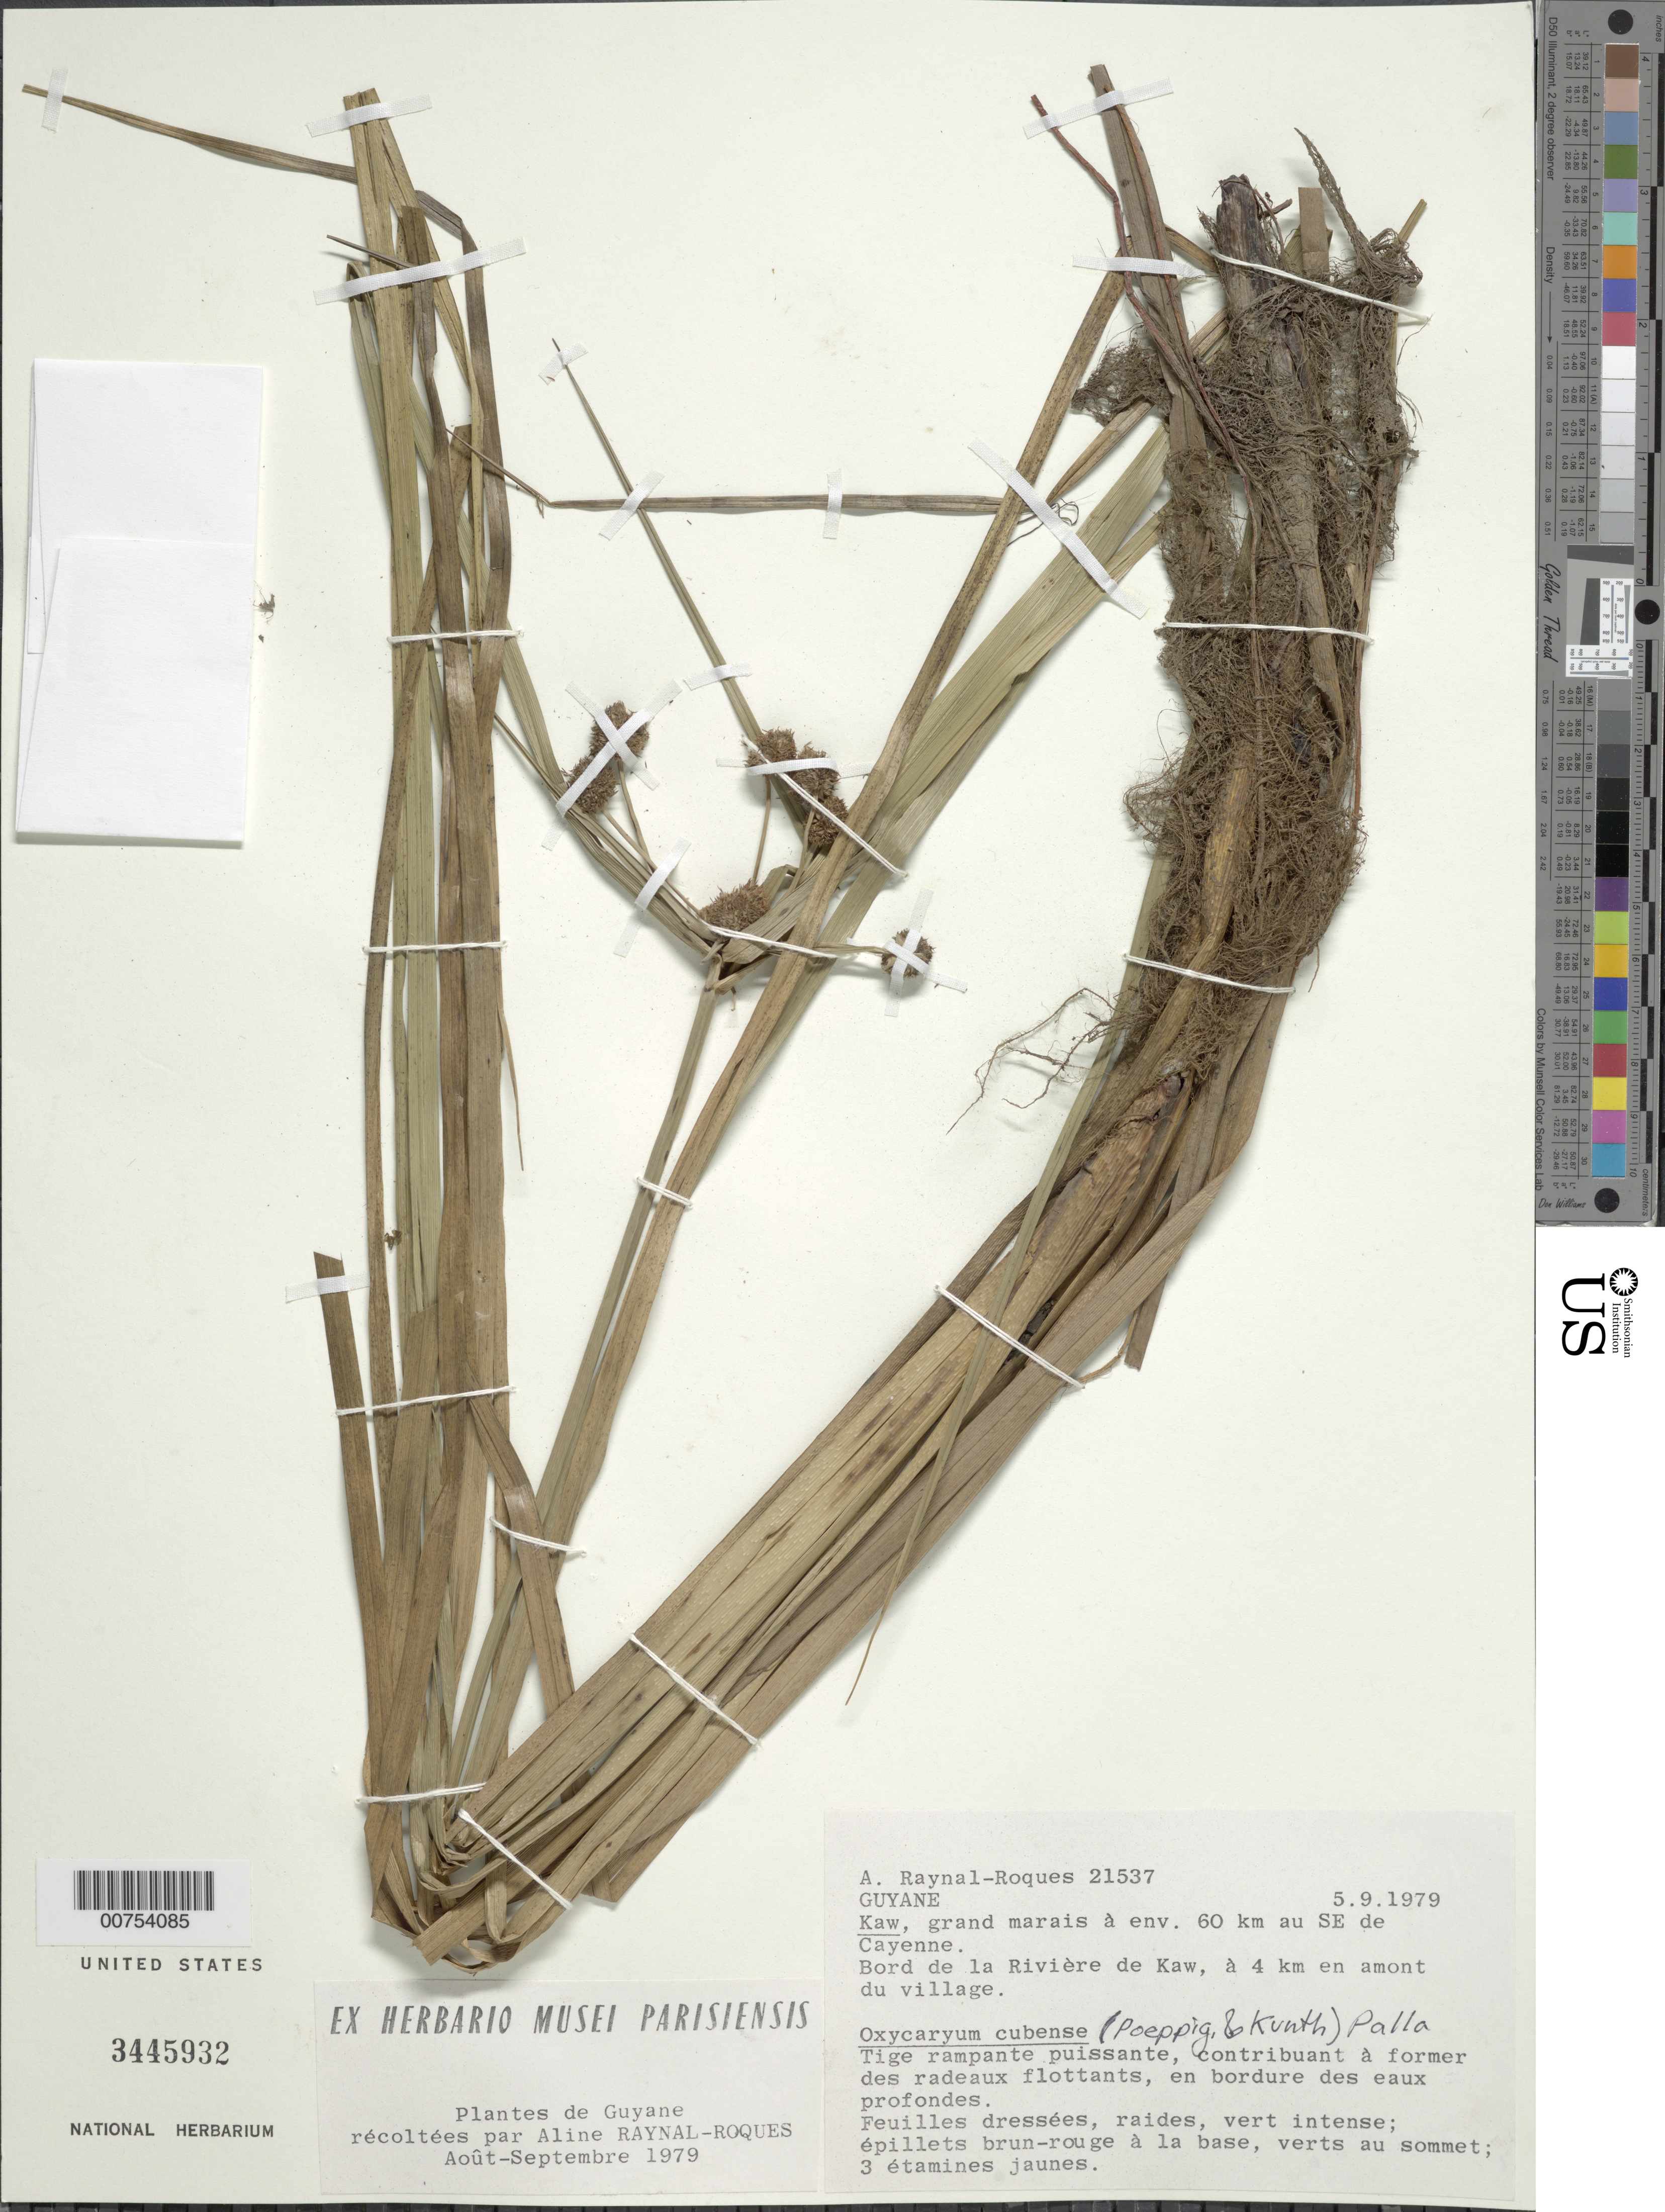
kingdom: Plantae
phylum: Tracheophyta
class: Liliopsida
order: Poales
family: Cyperaceae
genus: Cyperus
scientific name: Cyperus blepharoleptos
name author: Steud.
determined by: Strong, M. T., (US), Smithsonian Institution - National Museum of Natural History (UNITED STATES)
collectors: A. M. Raynal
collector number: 21537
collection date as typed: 5-Sep-79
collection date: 1979-09-05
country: French Guiana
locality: Kaw, 60 km SE of Cayenne, bord de la riv. Kaw, 4 km du village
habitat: Marais; en bordure des eaux profondes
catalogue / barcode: US 3445932